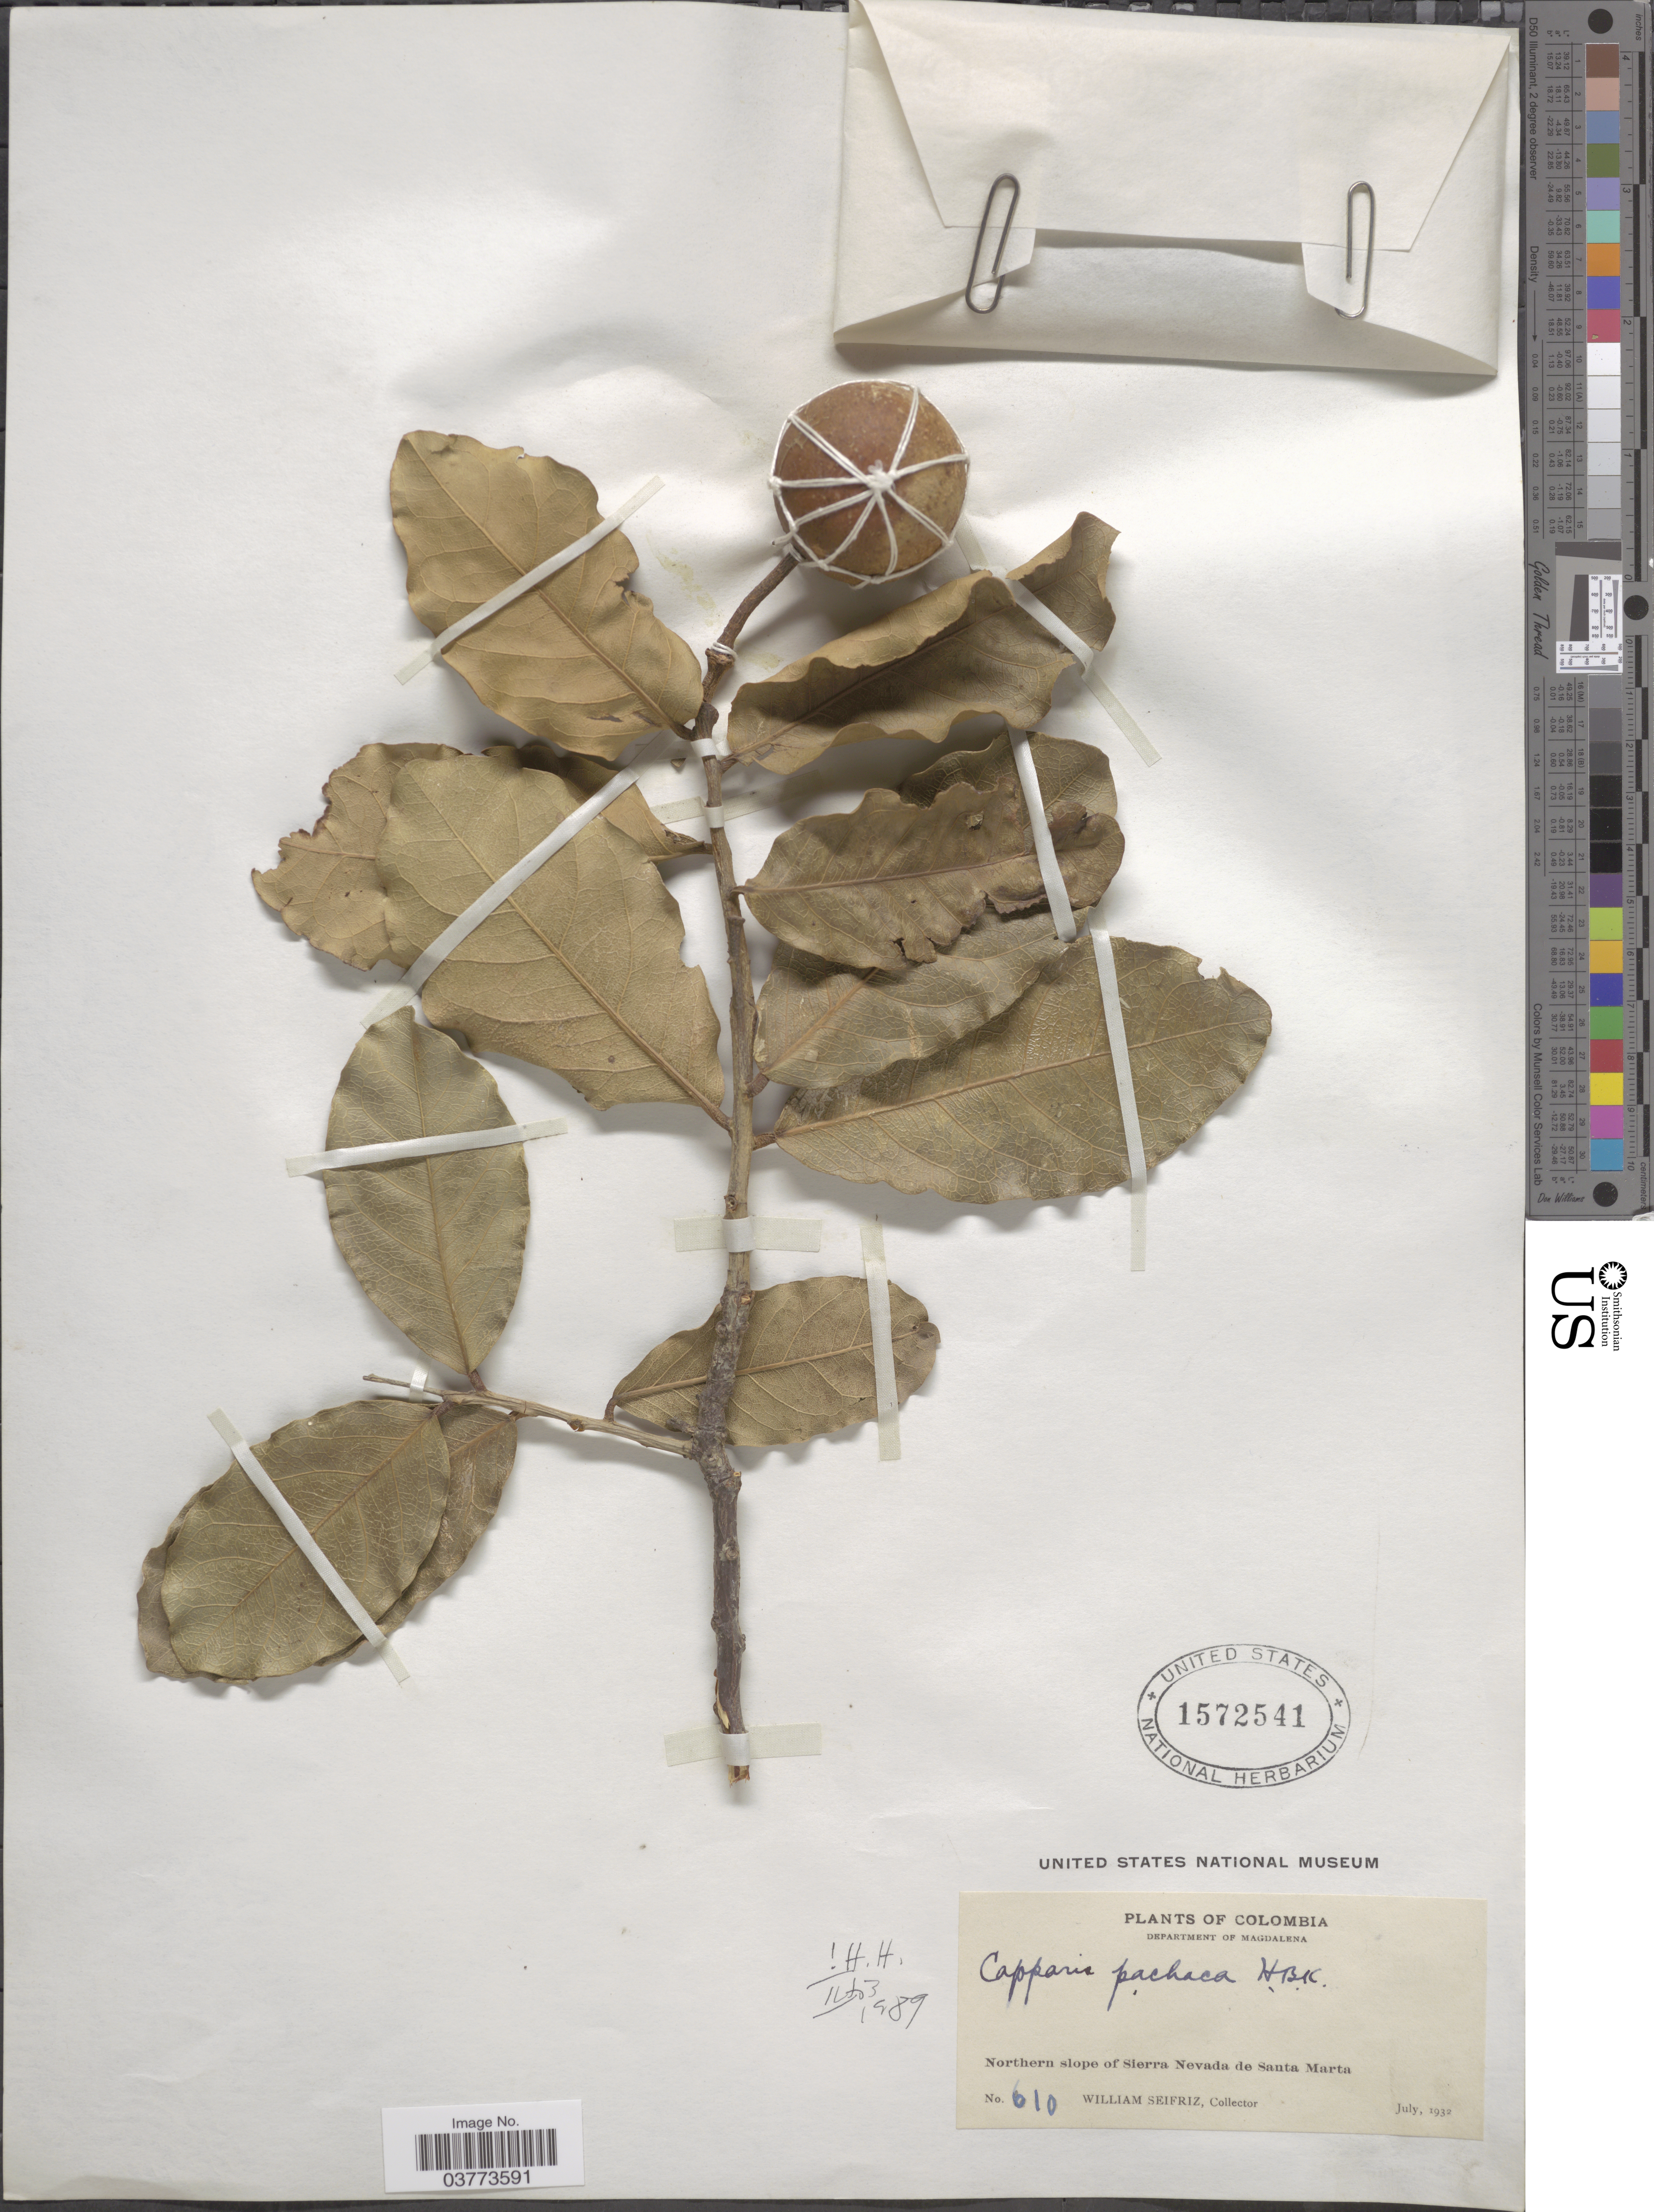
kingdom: Plantae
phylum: Tracheophyta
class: Magnoliopsida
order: Brassicales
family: Capparaceae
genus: Neocapparis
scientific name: Neocapparis pachaca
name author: (Kunth) Cornejo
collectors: W. Seifriz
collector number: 610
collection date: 1932-07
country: Colombia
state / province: Magdalena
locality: Department of Magdalena. Northern slope of Sierra Nevada de Santa Marta.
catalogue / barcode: US 1572541